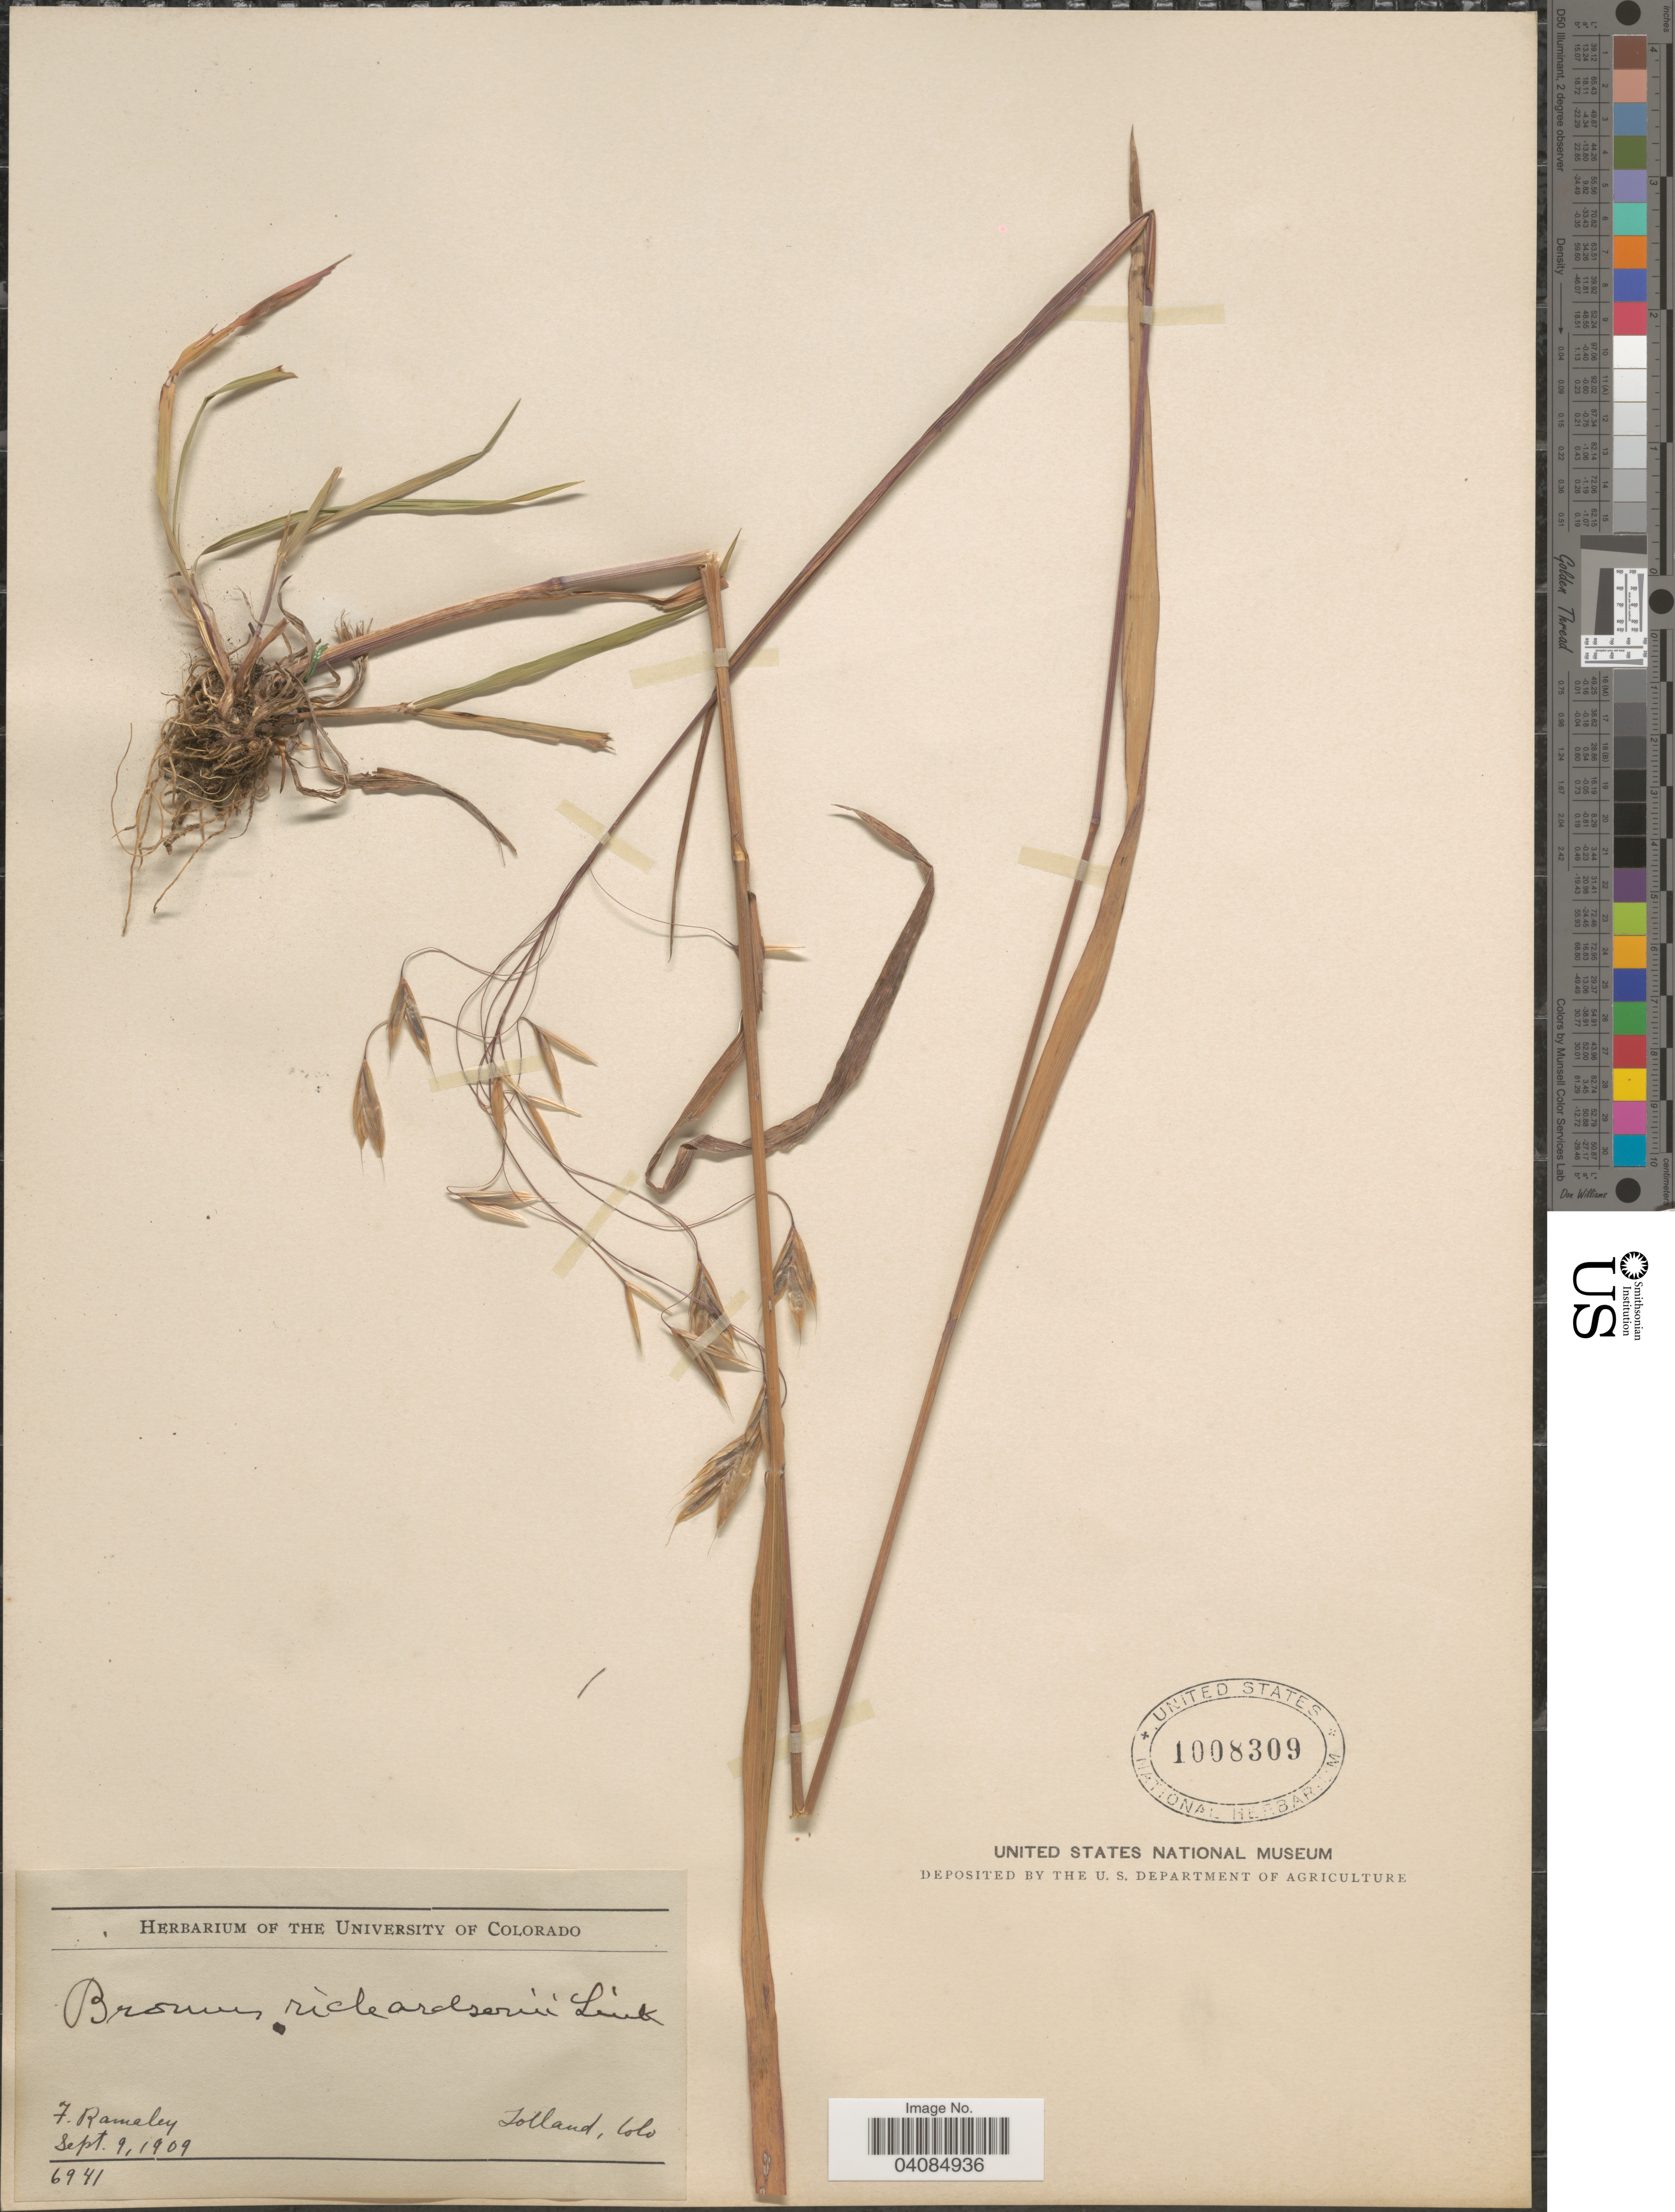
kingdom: Plantae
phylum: Tracheophyta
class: Liliopsida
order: Poales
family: Poaceae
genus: Bromus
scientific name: Bromus racemosus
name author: L.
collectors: F. Ramaley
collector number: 6941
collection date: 1909-09-09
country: United States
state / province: Colorado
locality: Tolland.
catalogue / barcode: US 1008309